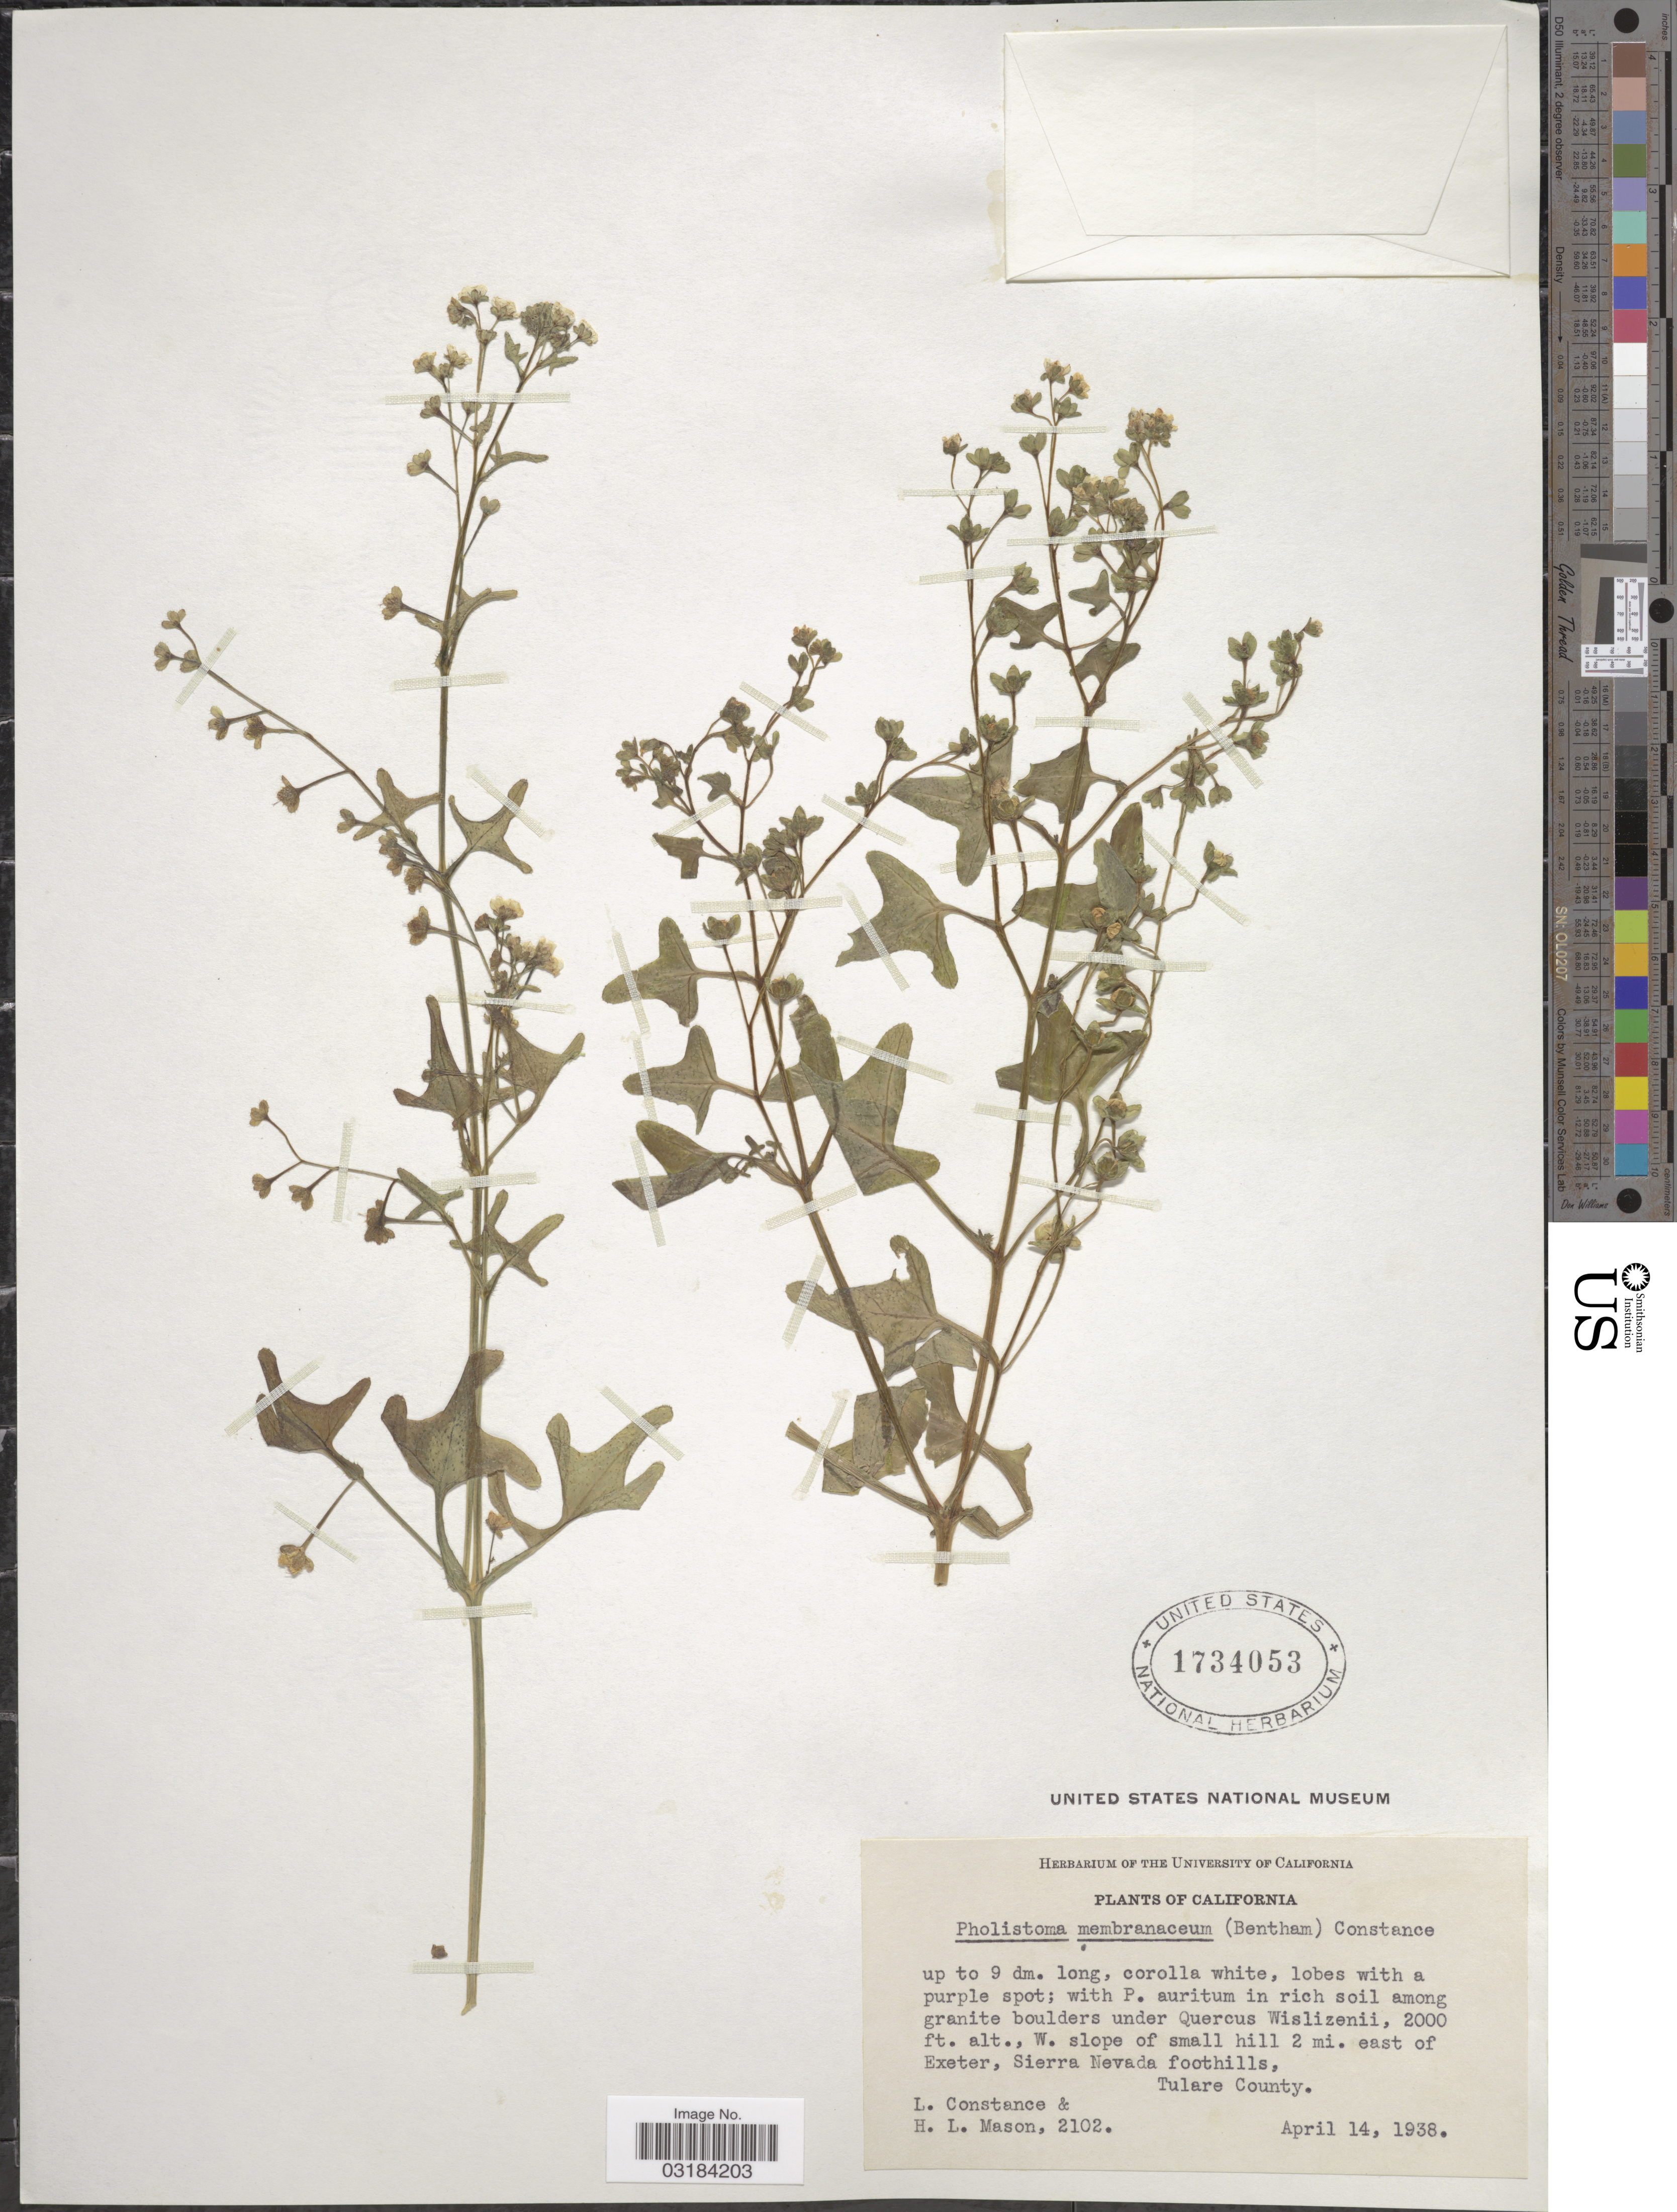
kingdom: Plantae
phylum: Tracheophyta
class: Magnoliopsida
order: Boraginales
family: Hydrophyllaceae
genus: Pholistoma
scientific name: Pholistoma membranaceum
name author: (Benth.) Constance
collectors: L. Constance & H. L. Mason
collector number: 2102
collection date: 1938-04-14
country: United States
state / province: California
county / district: Tulare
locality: W. slope of small hill 2 mi. east of Exeter, Sierra Nevada foothills, Tulare County.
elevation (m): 610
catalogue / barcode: US 1734053